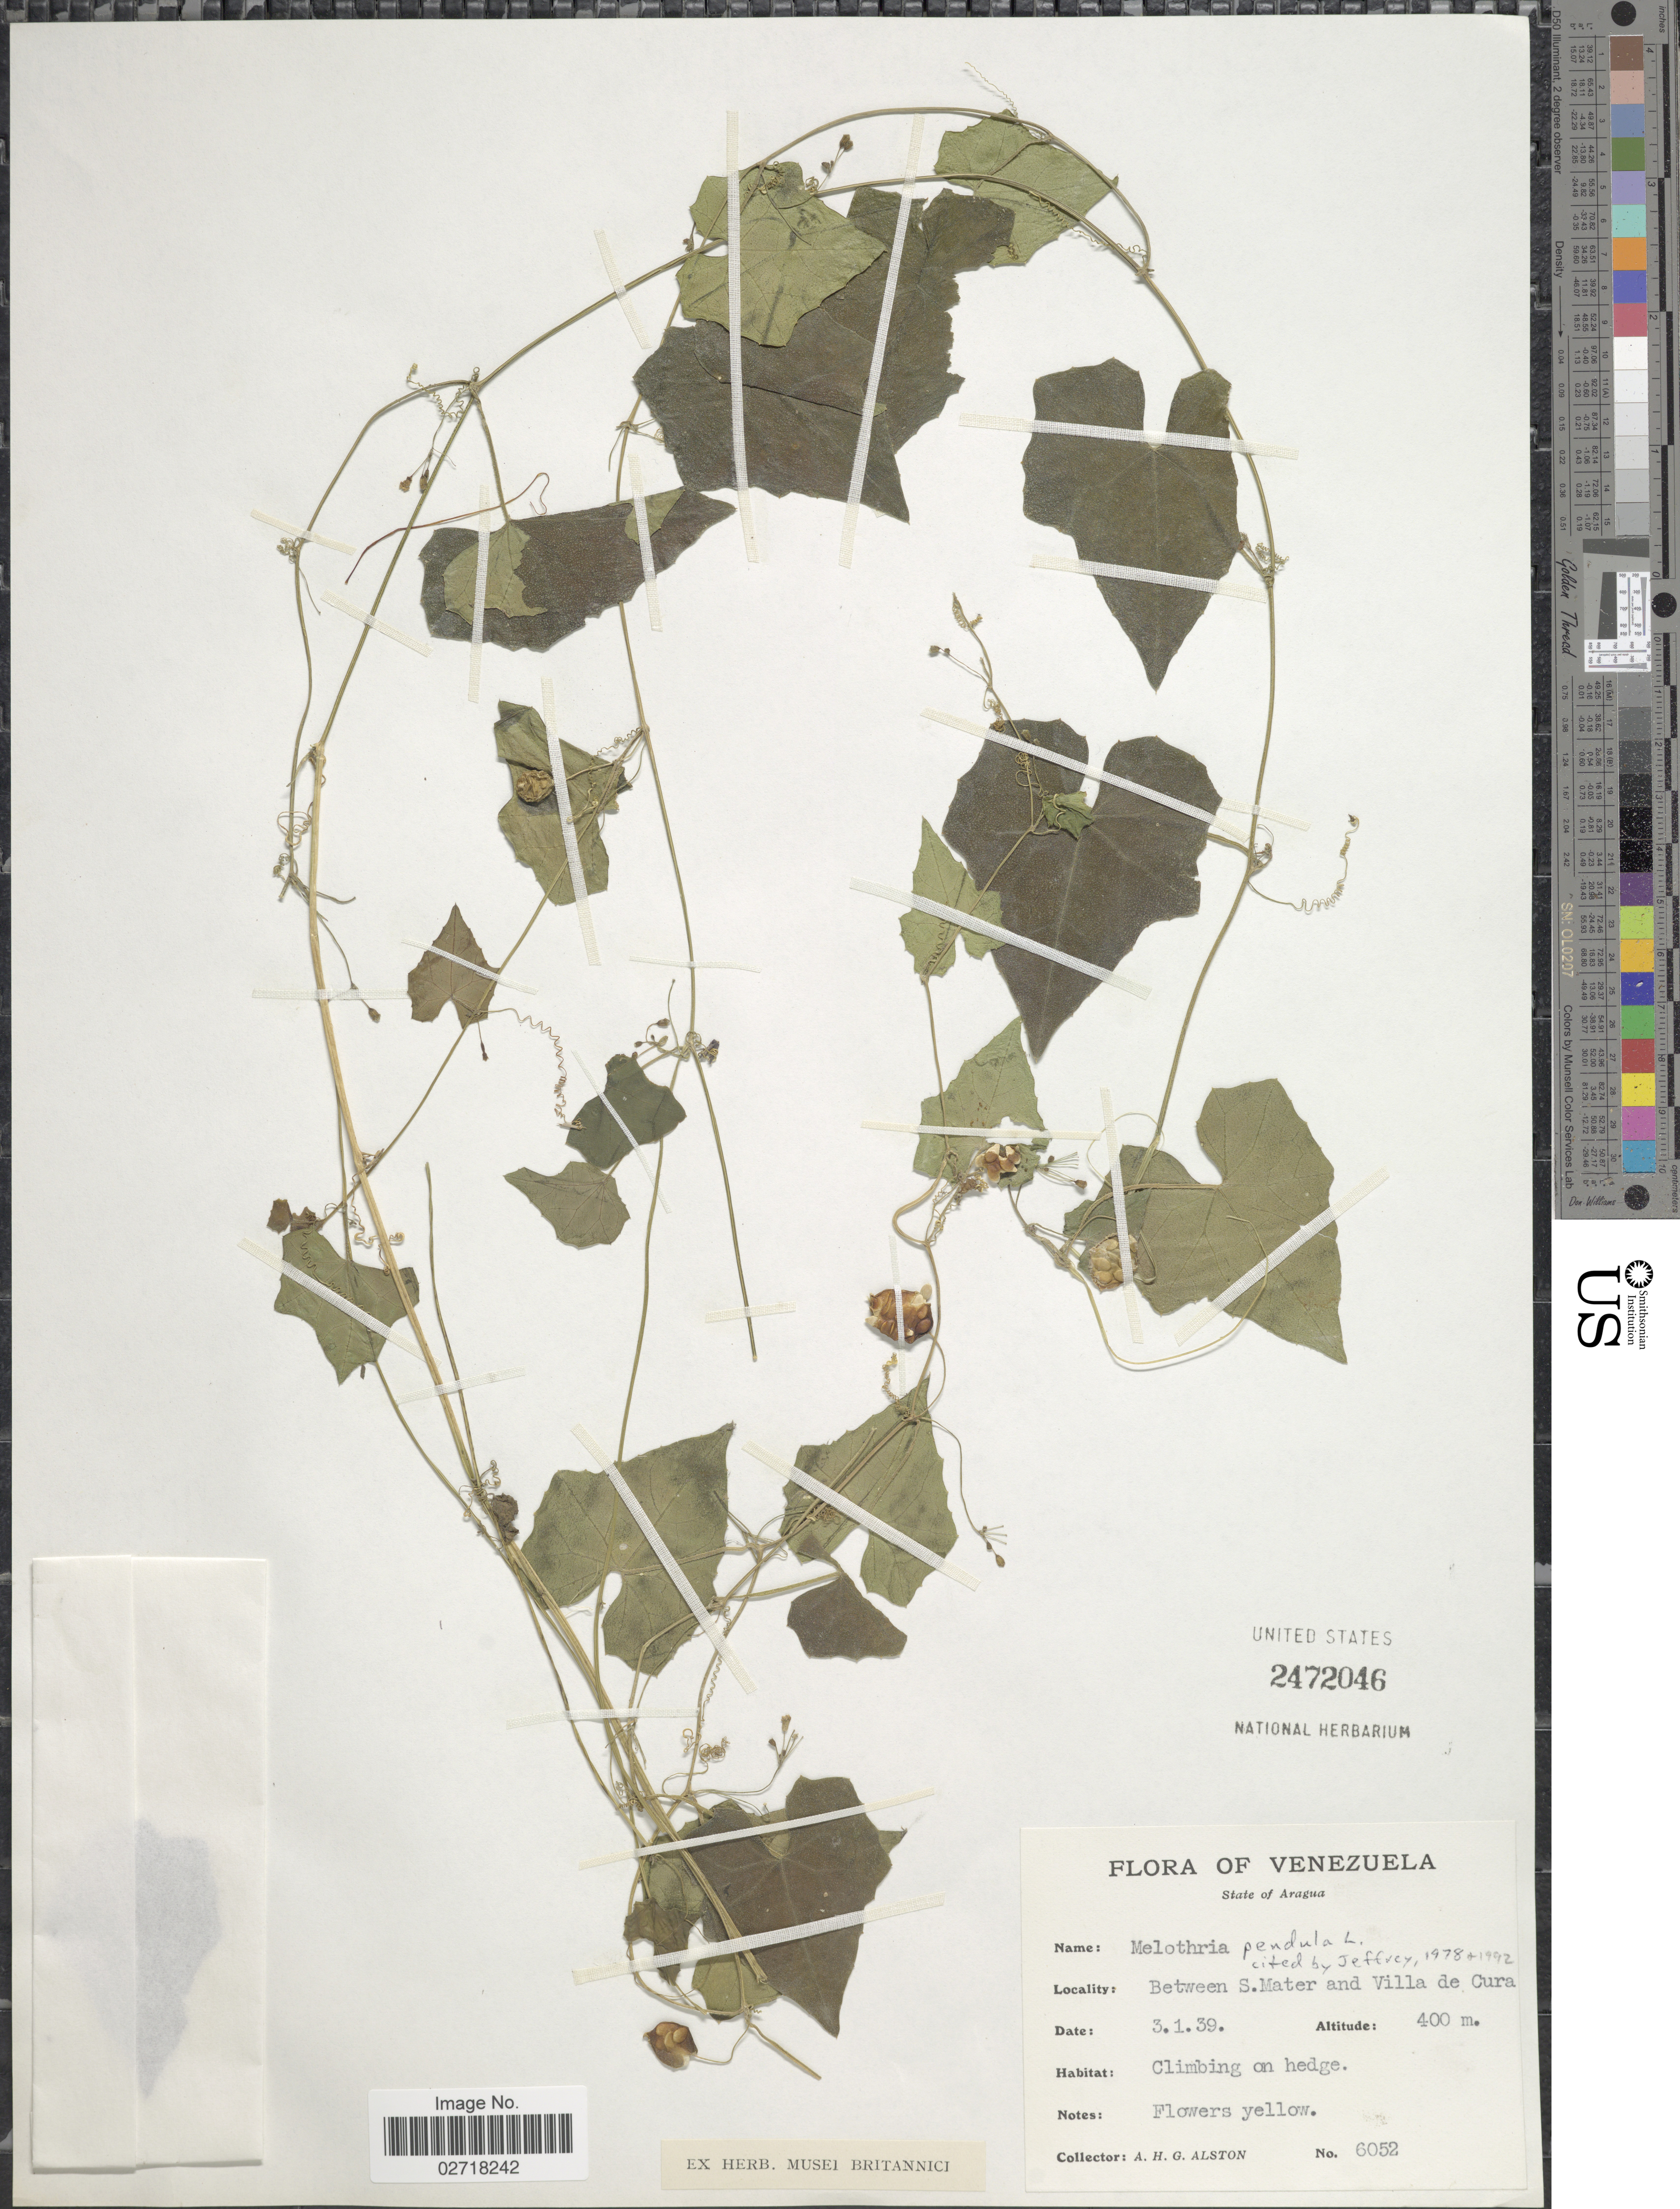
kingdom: Plantae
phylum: Tracheophyta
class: Magnoliopsida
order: Cucurbitales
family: Cucurbitaceae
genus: Melothria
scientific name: Melothria pendula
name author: L.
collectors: A. H. Alston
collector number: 6052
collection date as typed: Transcribed d/m/y: 3/1/39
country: Venezuela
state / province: Aragua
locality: Between S. Mater and Villa de Cura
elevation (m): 400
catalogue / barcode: US 2472046